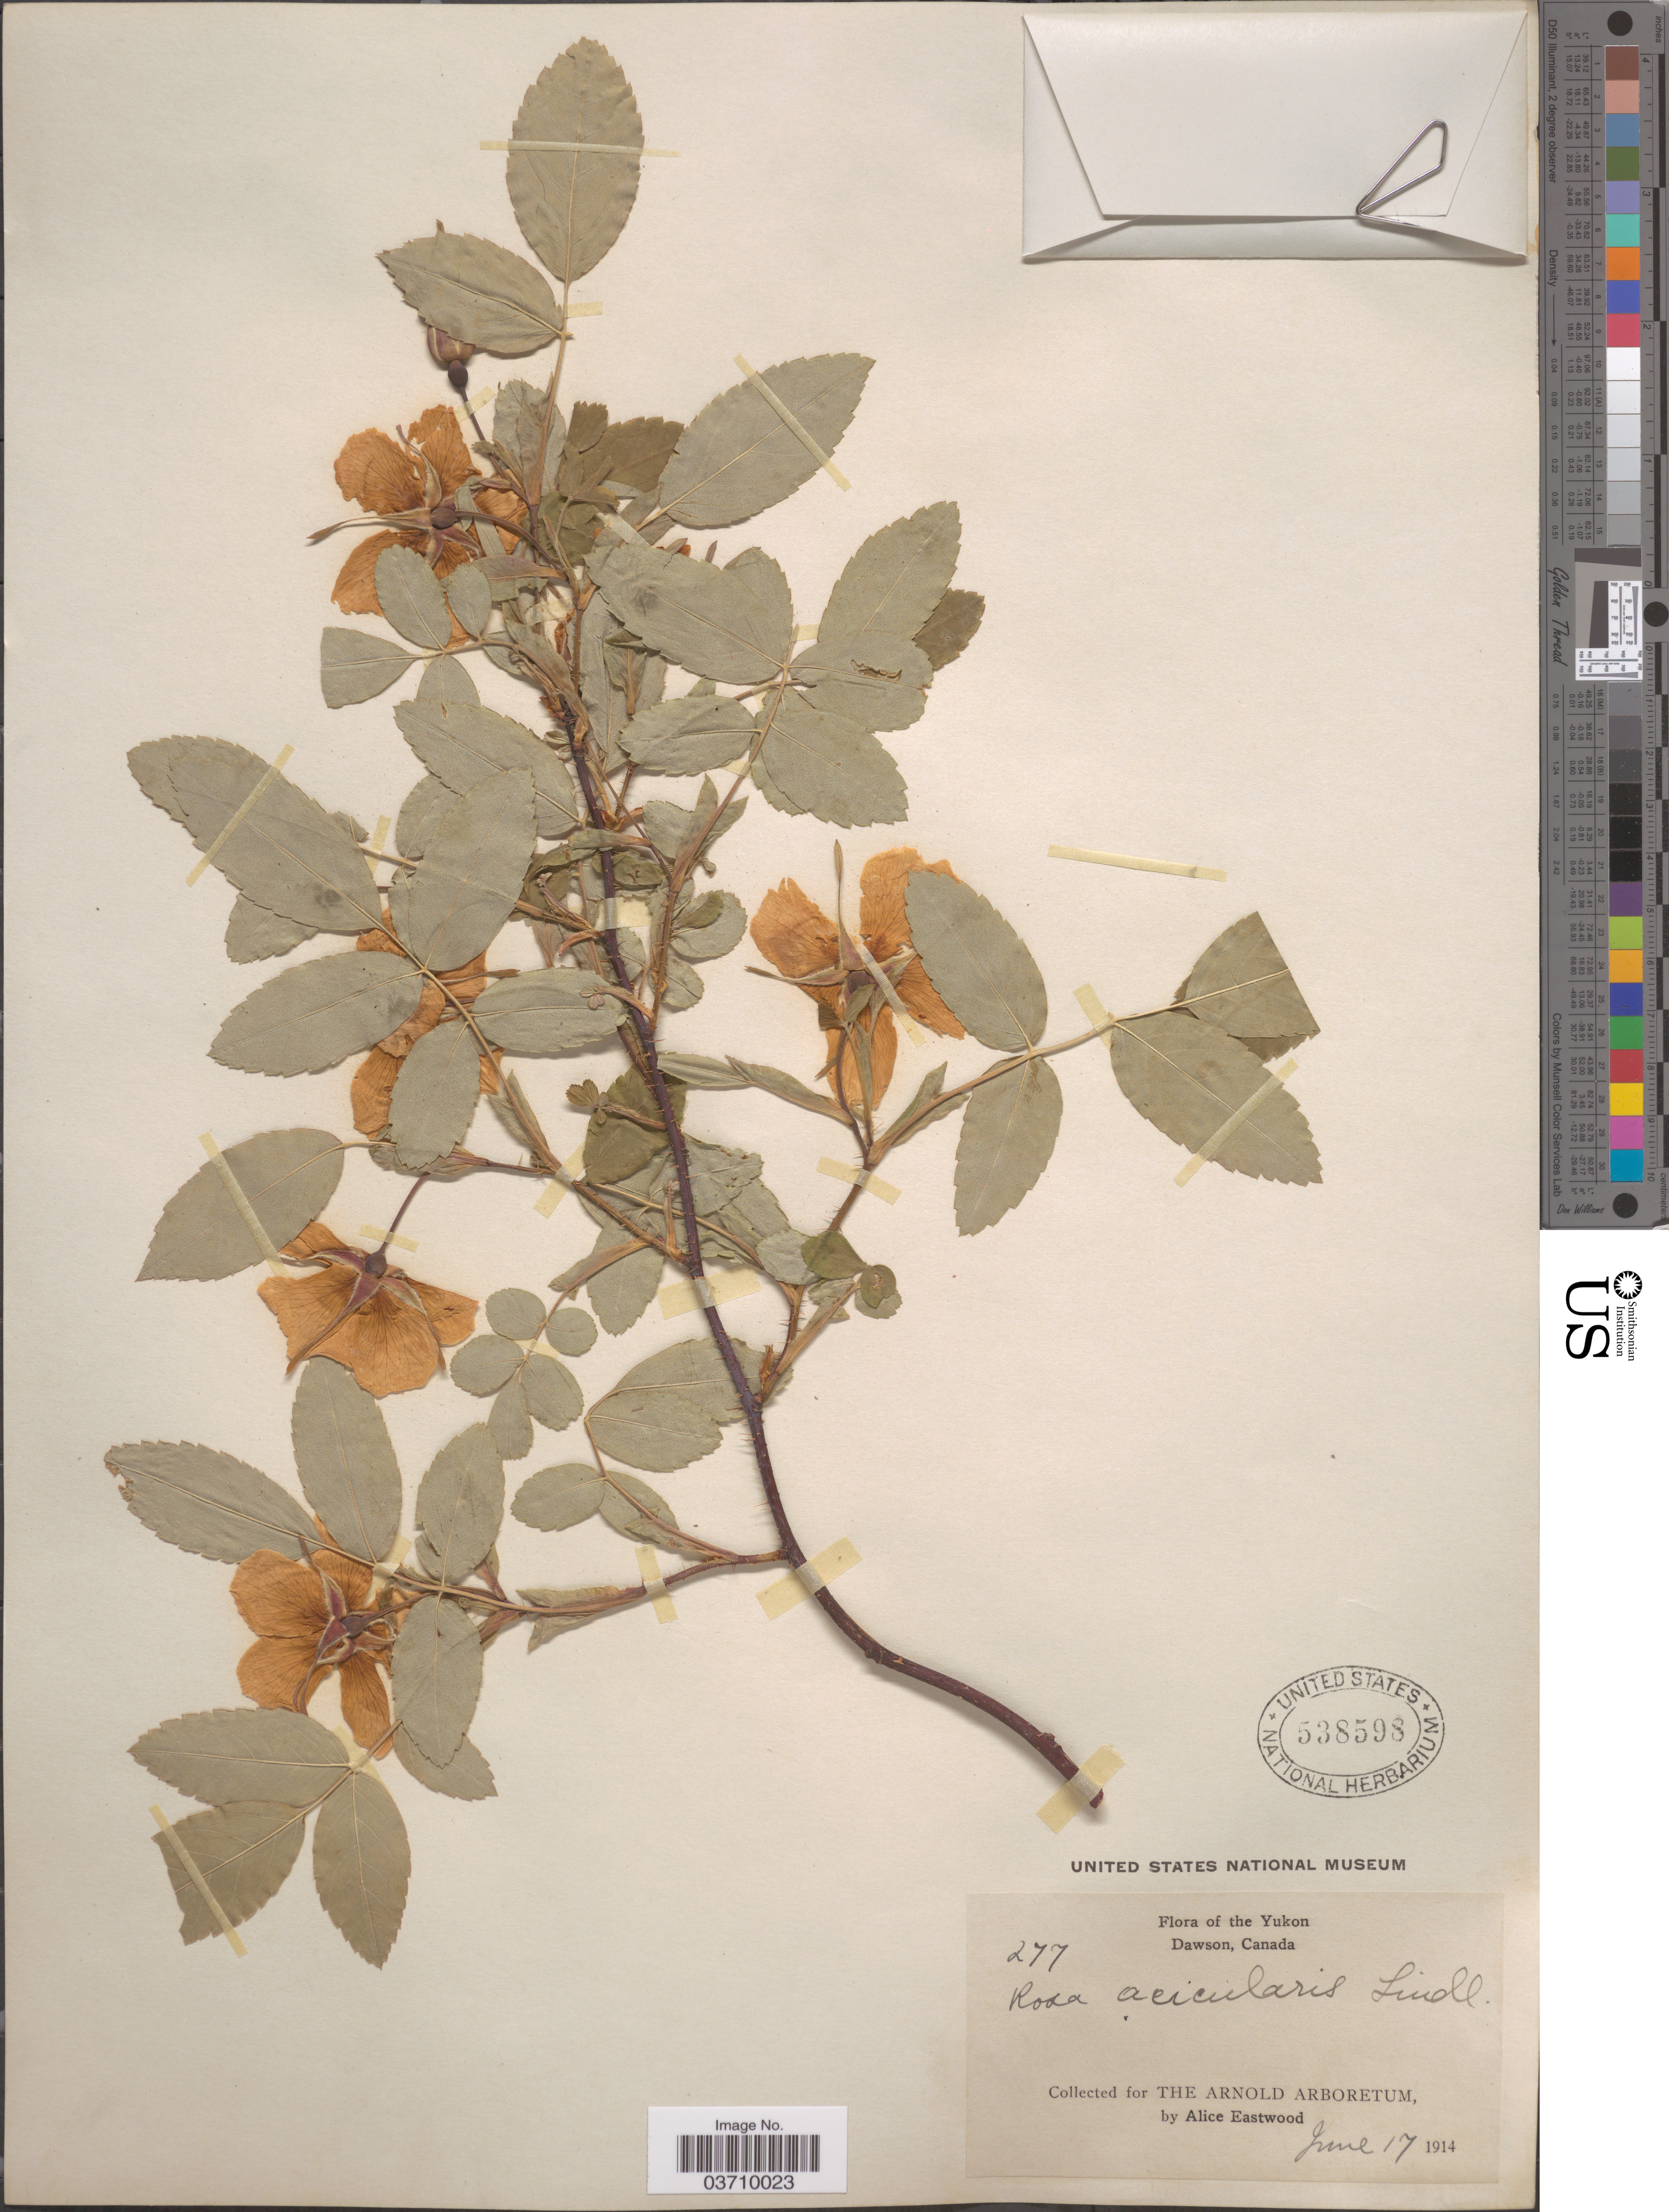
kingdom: Plantae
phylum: Tracheophyta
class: Magnoliopsida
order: Rosales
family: Rosaceae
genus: Rosa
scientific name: Rosa acicularis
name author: Lindl.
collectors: A. Eastwood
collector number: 277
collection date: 1914-06-17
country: Canada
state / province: Yukon Territory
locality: The Yukon. Dawson.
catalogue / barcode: US 538598